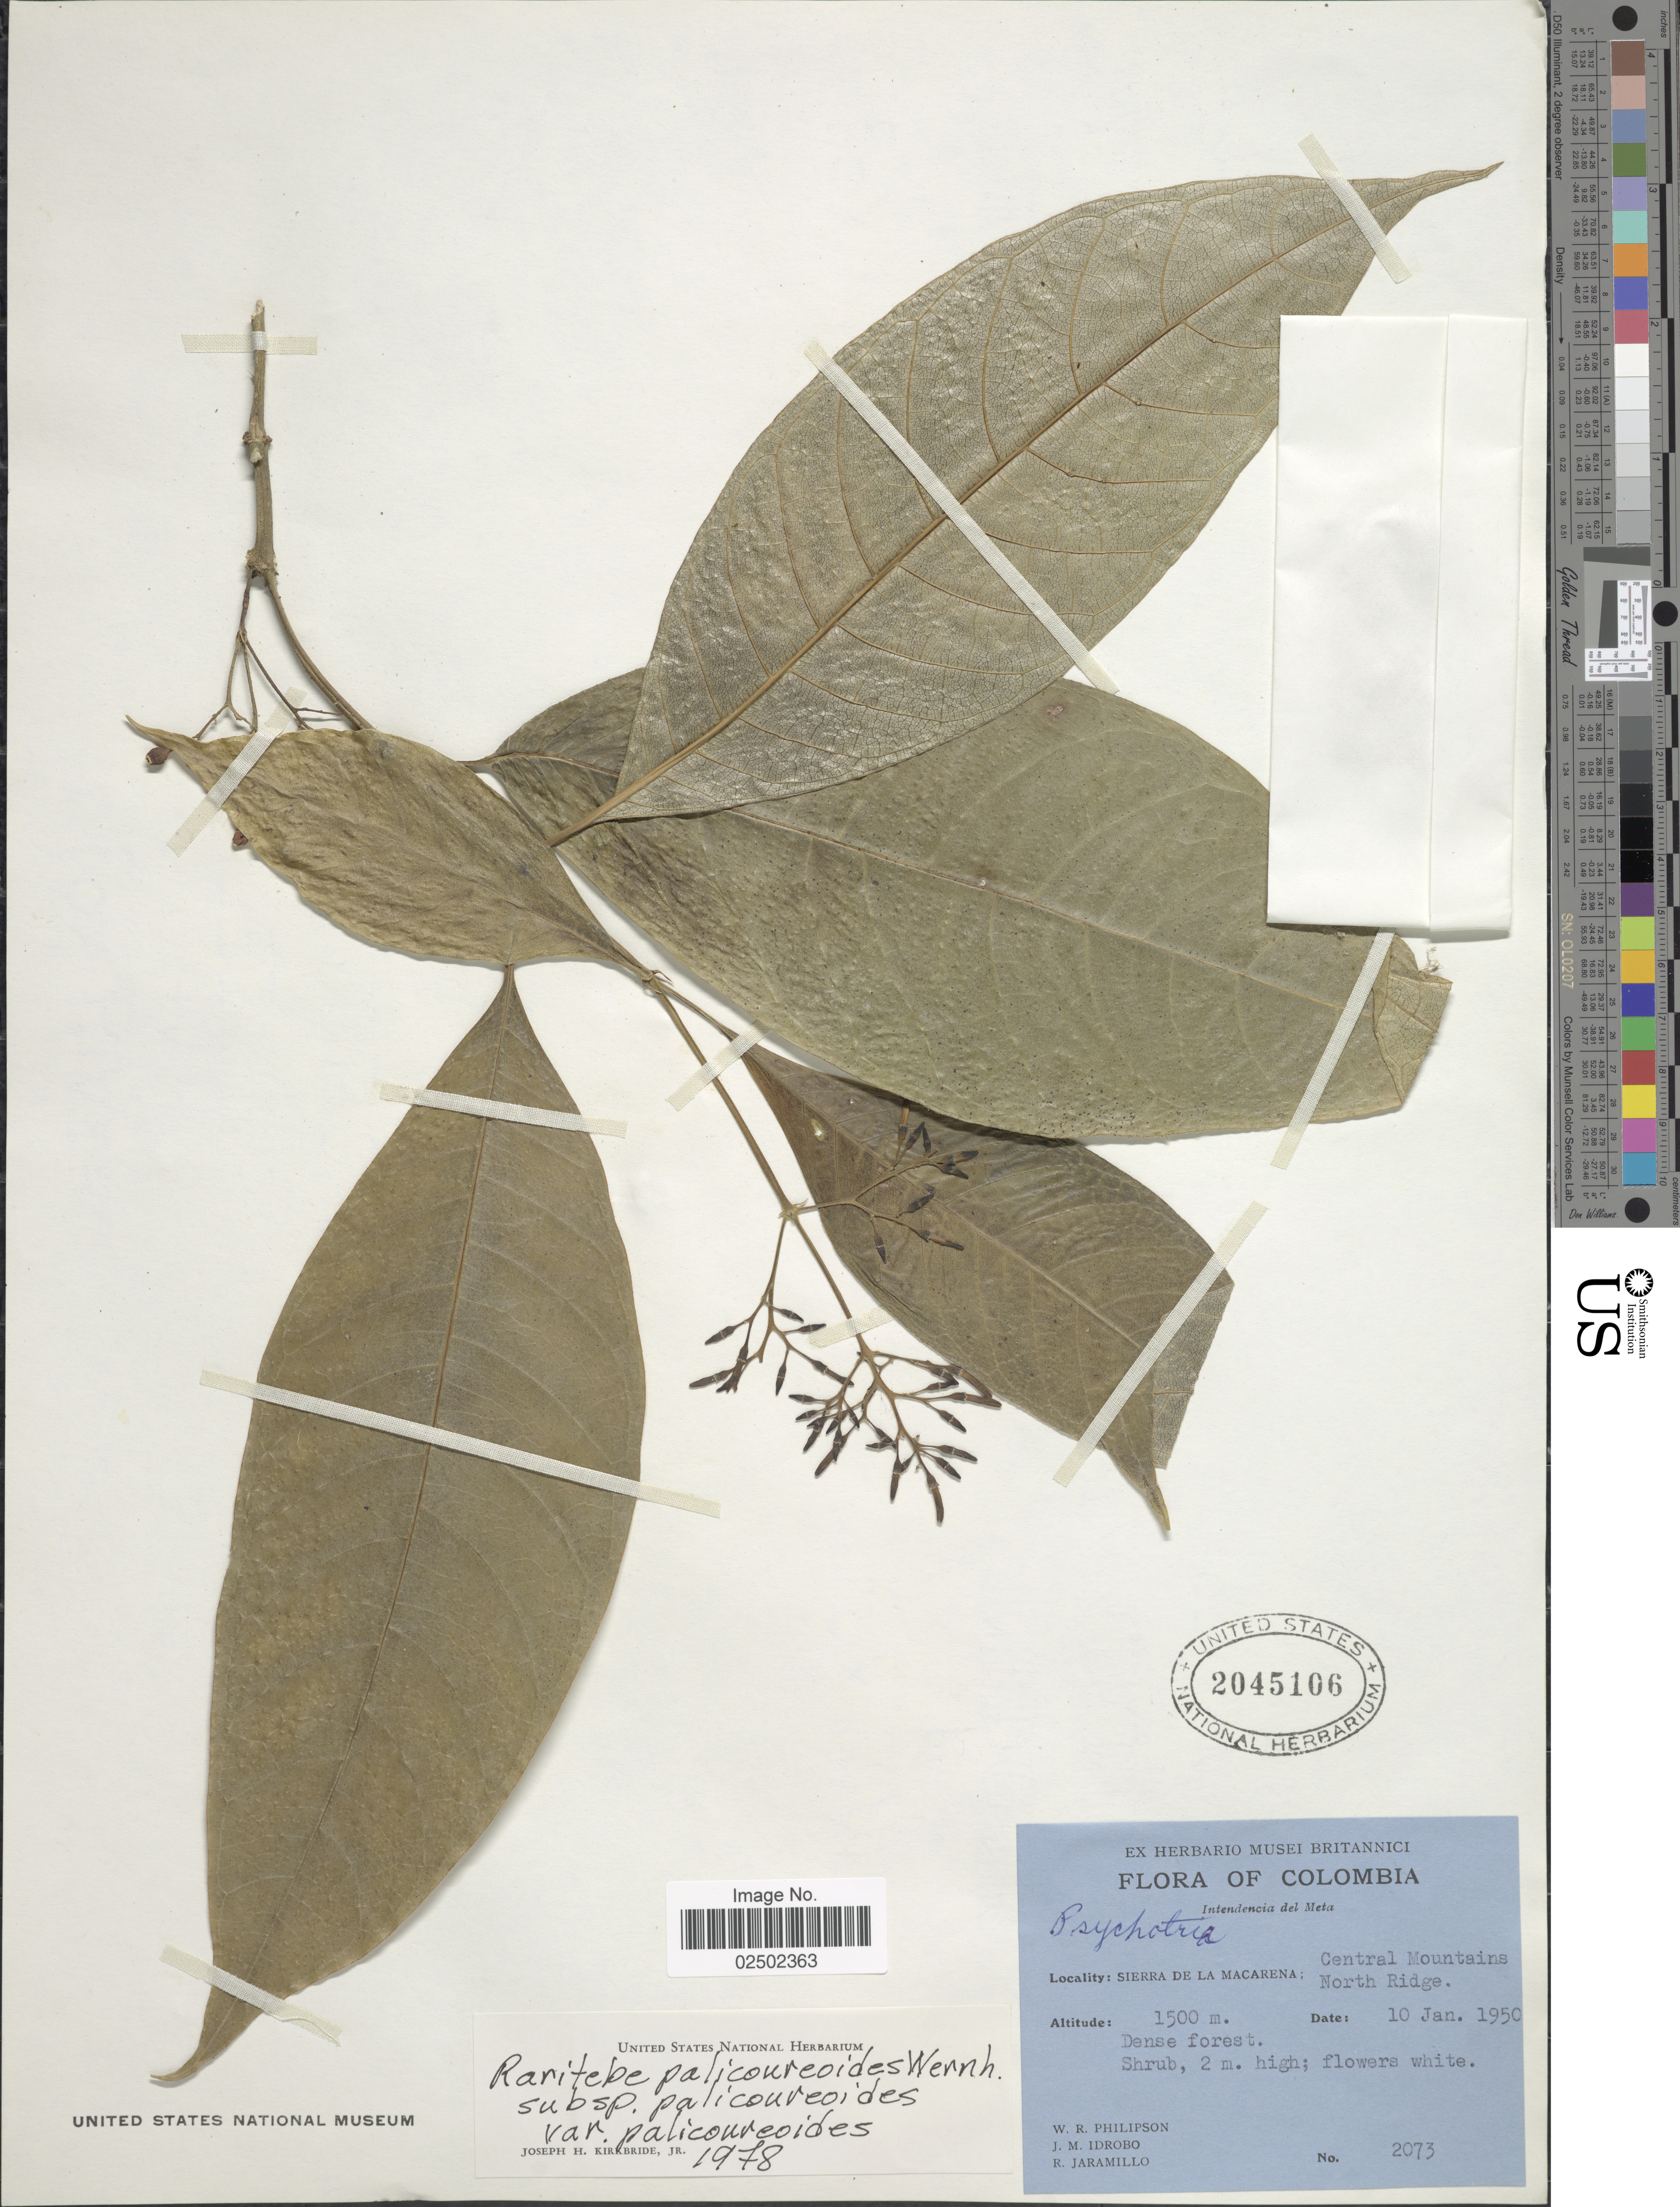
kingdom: Plantae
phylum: Tracheophyta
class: Magnoliopsida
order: Gentianales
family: Rubiaceae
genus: Raritebe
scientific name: Raritebe palicoureoides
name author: Wernham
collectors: W. R. Philipson, J. M. Idrobo & R. Jaramillo M.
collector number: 2073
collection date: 1950-01-10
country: Colombia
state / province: Meta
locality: Sierra de La Macarena: Central Mountains North Ridge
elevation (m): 1500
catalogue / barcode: US 2045106